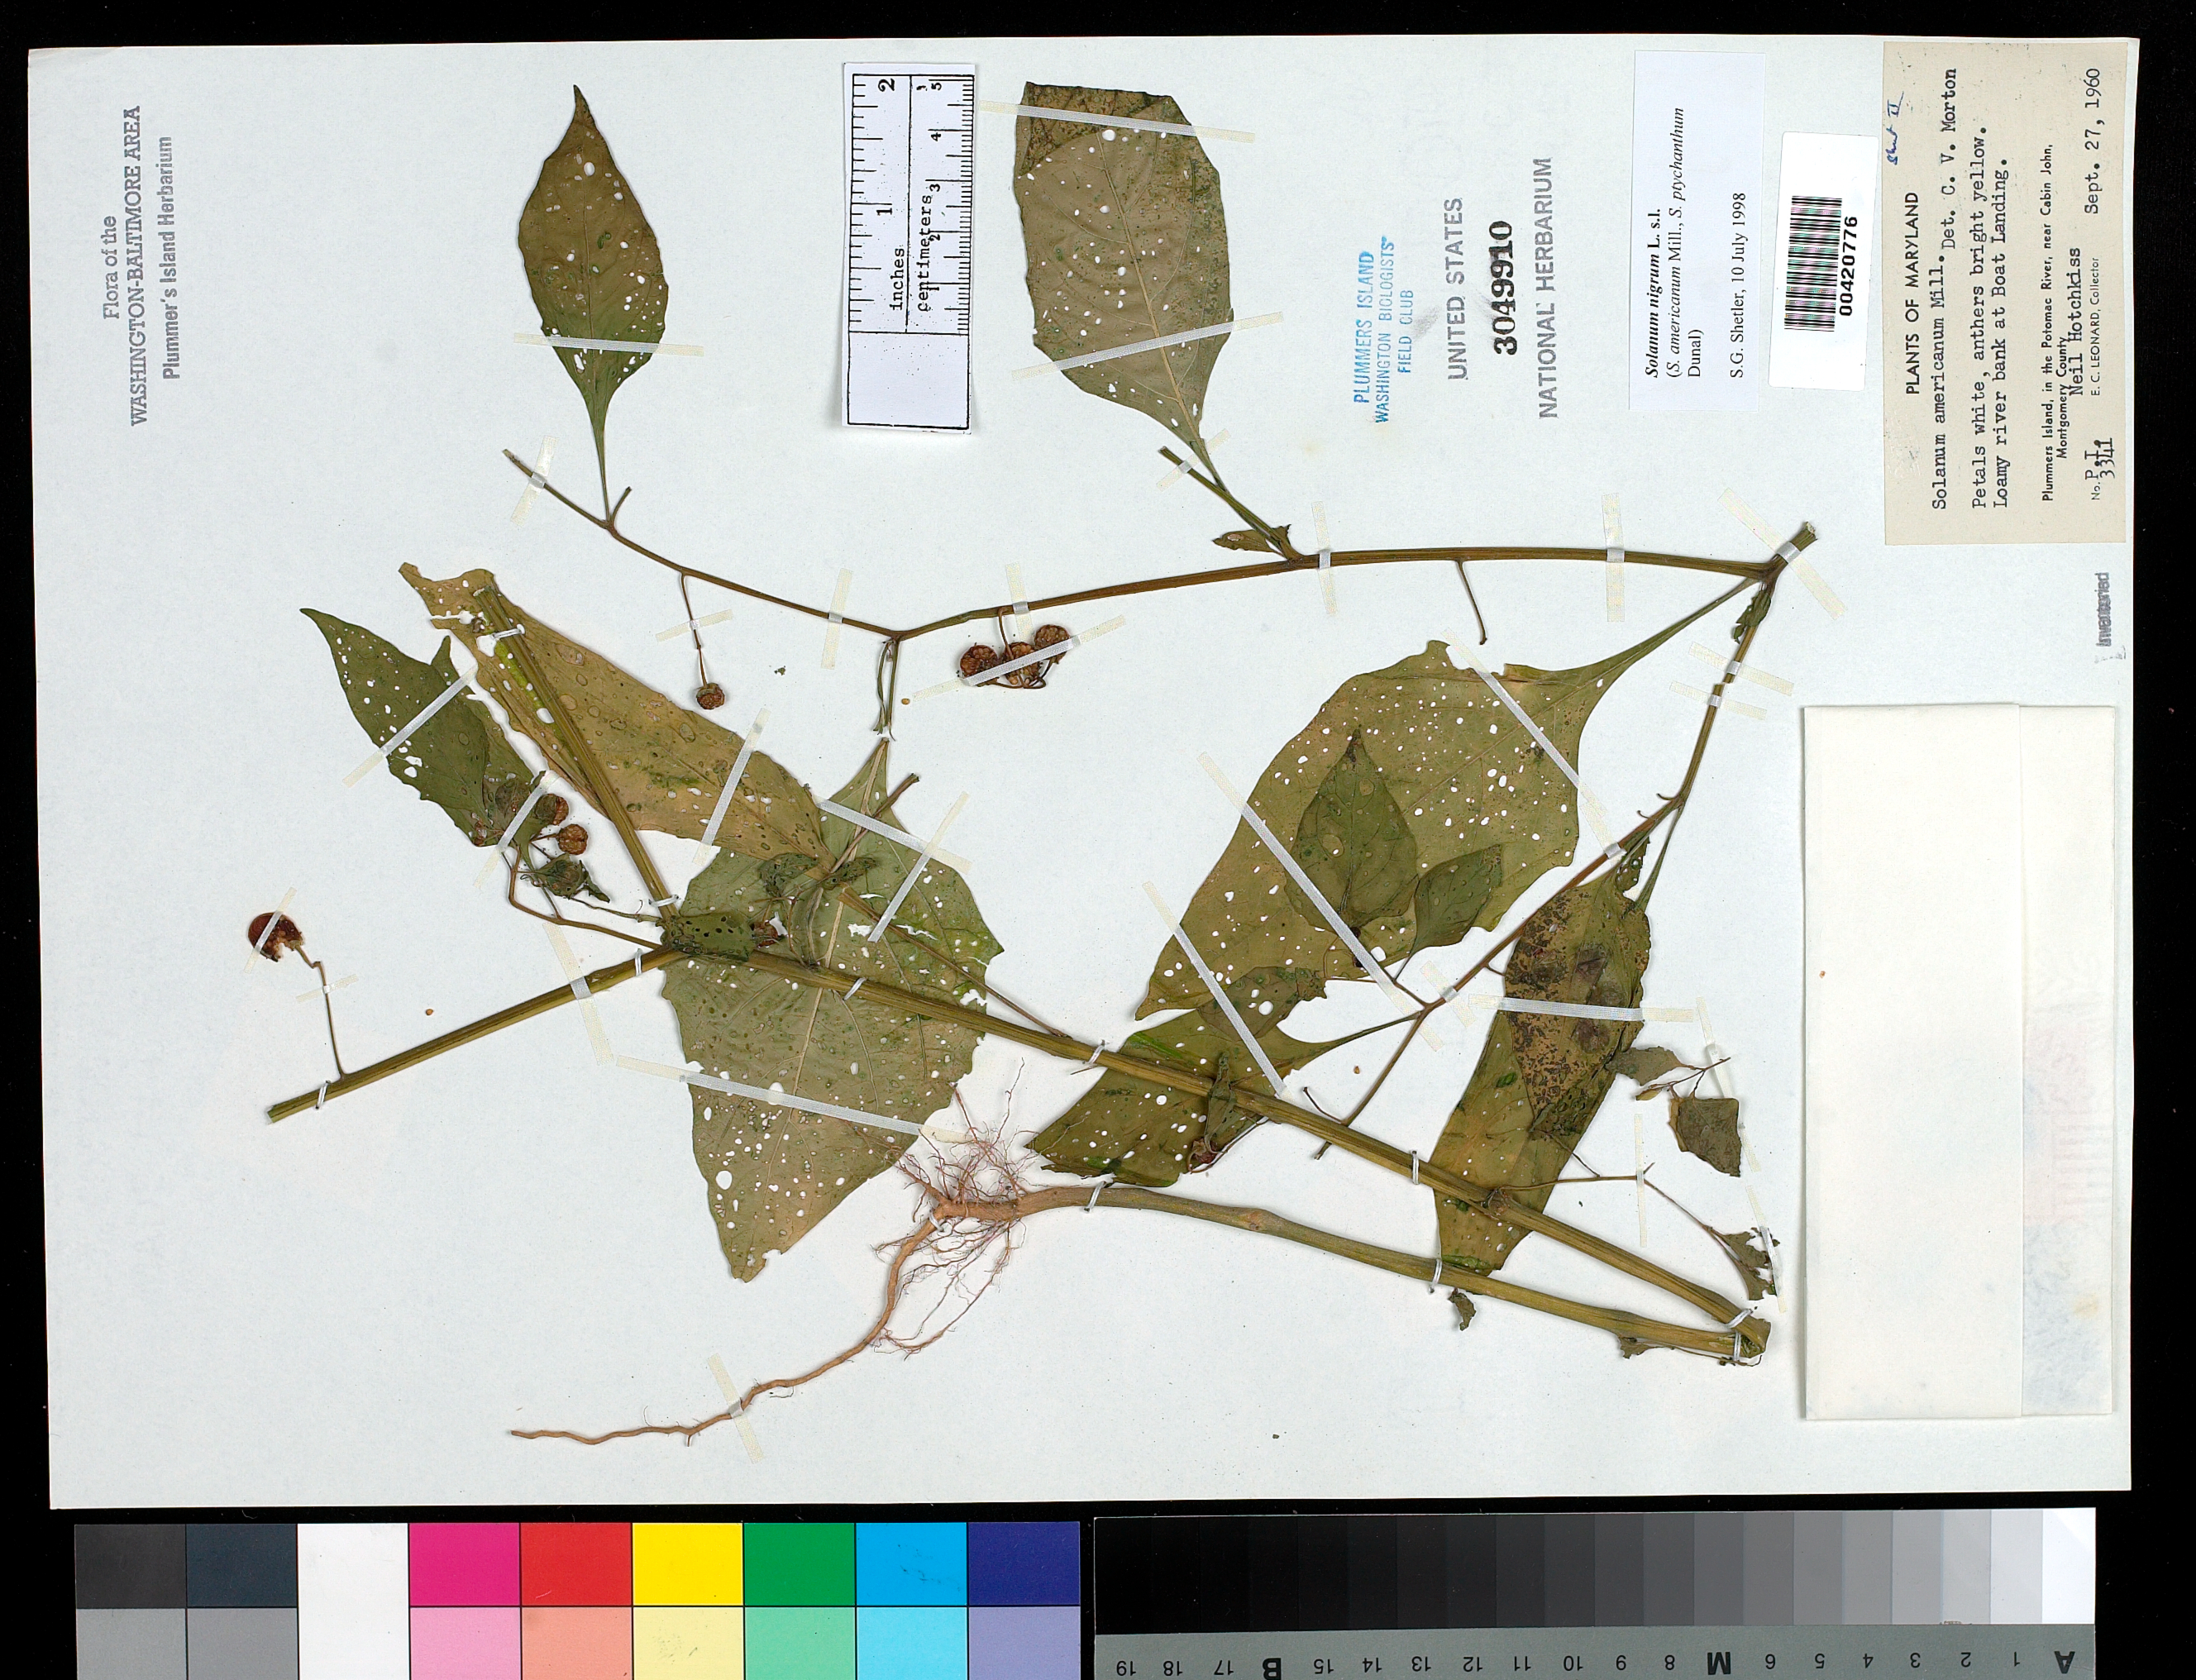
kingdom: Plantae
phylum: Tracheophyta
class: Magnoliopsida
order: Solanales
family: Solanaceae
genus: Solanum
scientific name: Solanum emulans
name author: Raf.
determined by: Knapp, S. D.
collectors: E. C. Leonard & N. Hotchkiss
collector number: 3341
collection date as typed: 27 Sep 1960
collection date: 1960-09-27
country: United States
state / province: Maryland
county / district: Montgomery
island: Plummers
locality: Plummer's Island, Boat Landing Plummers Island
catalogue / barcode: US 3049910